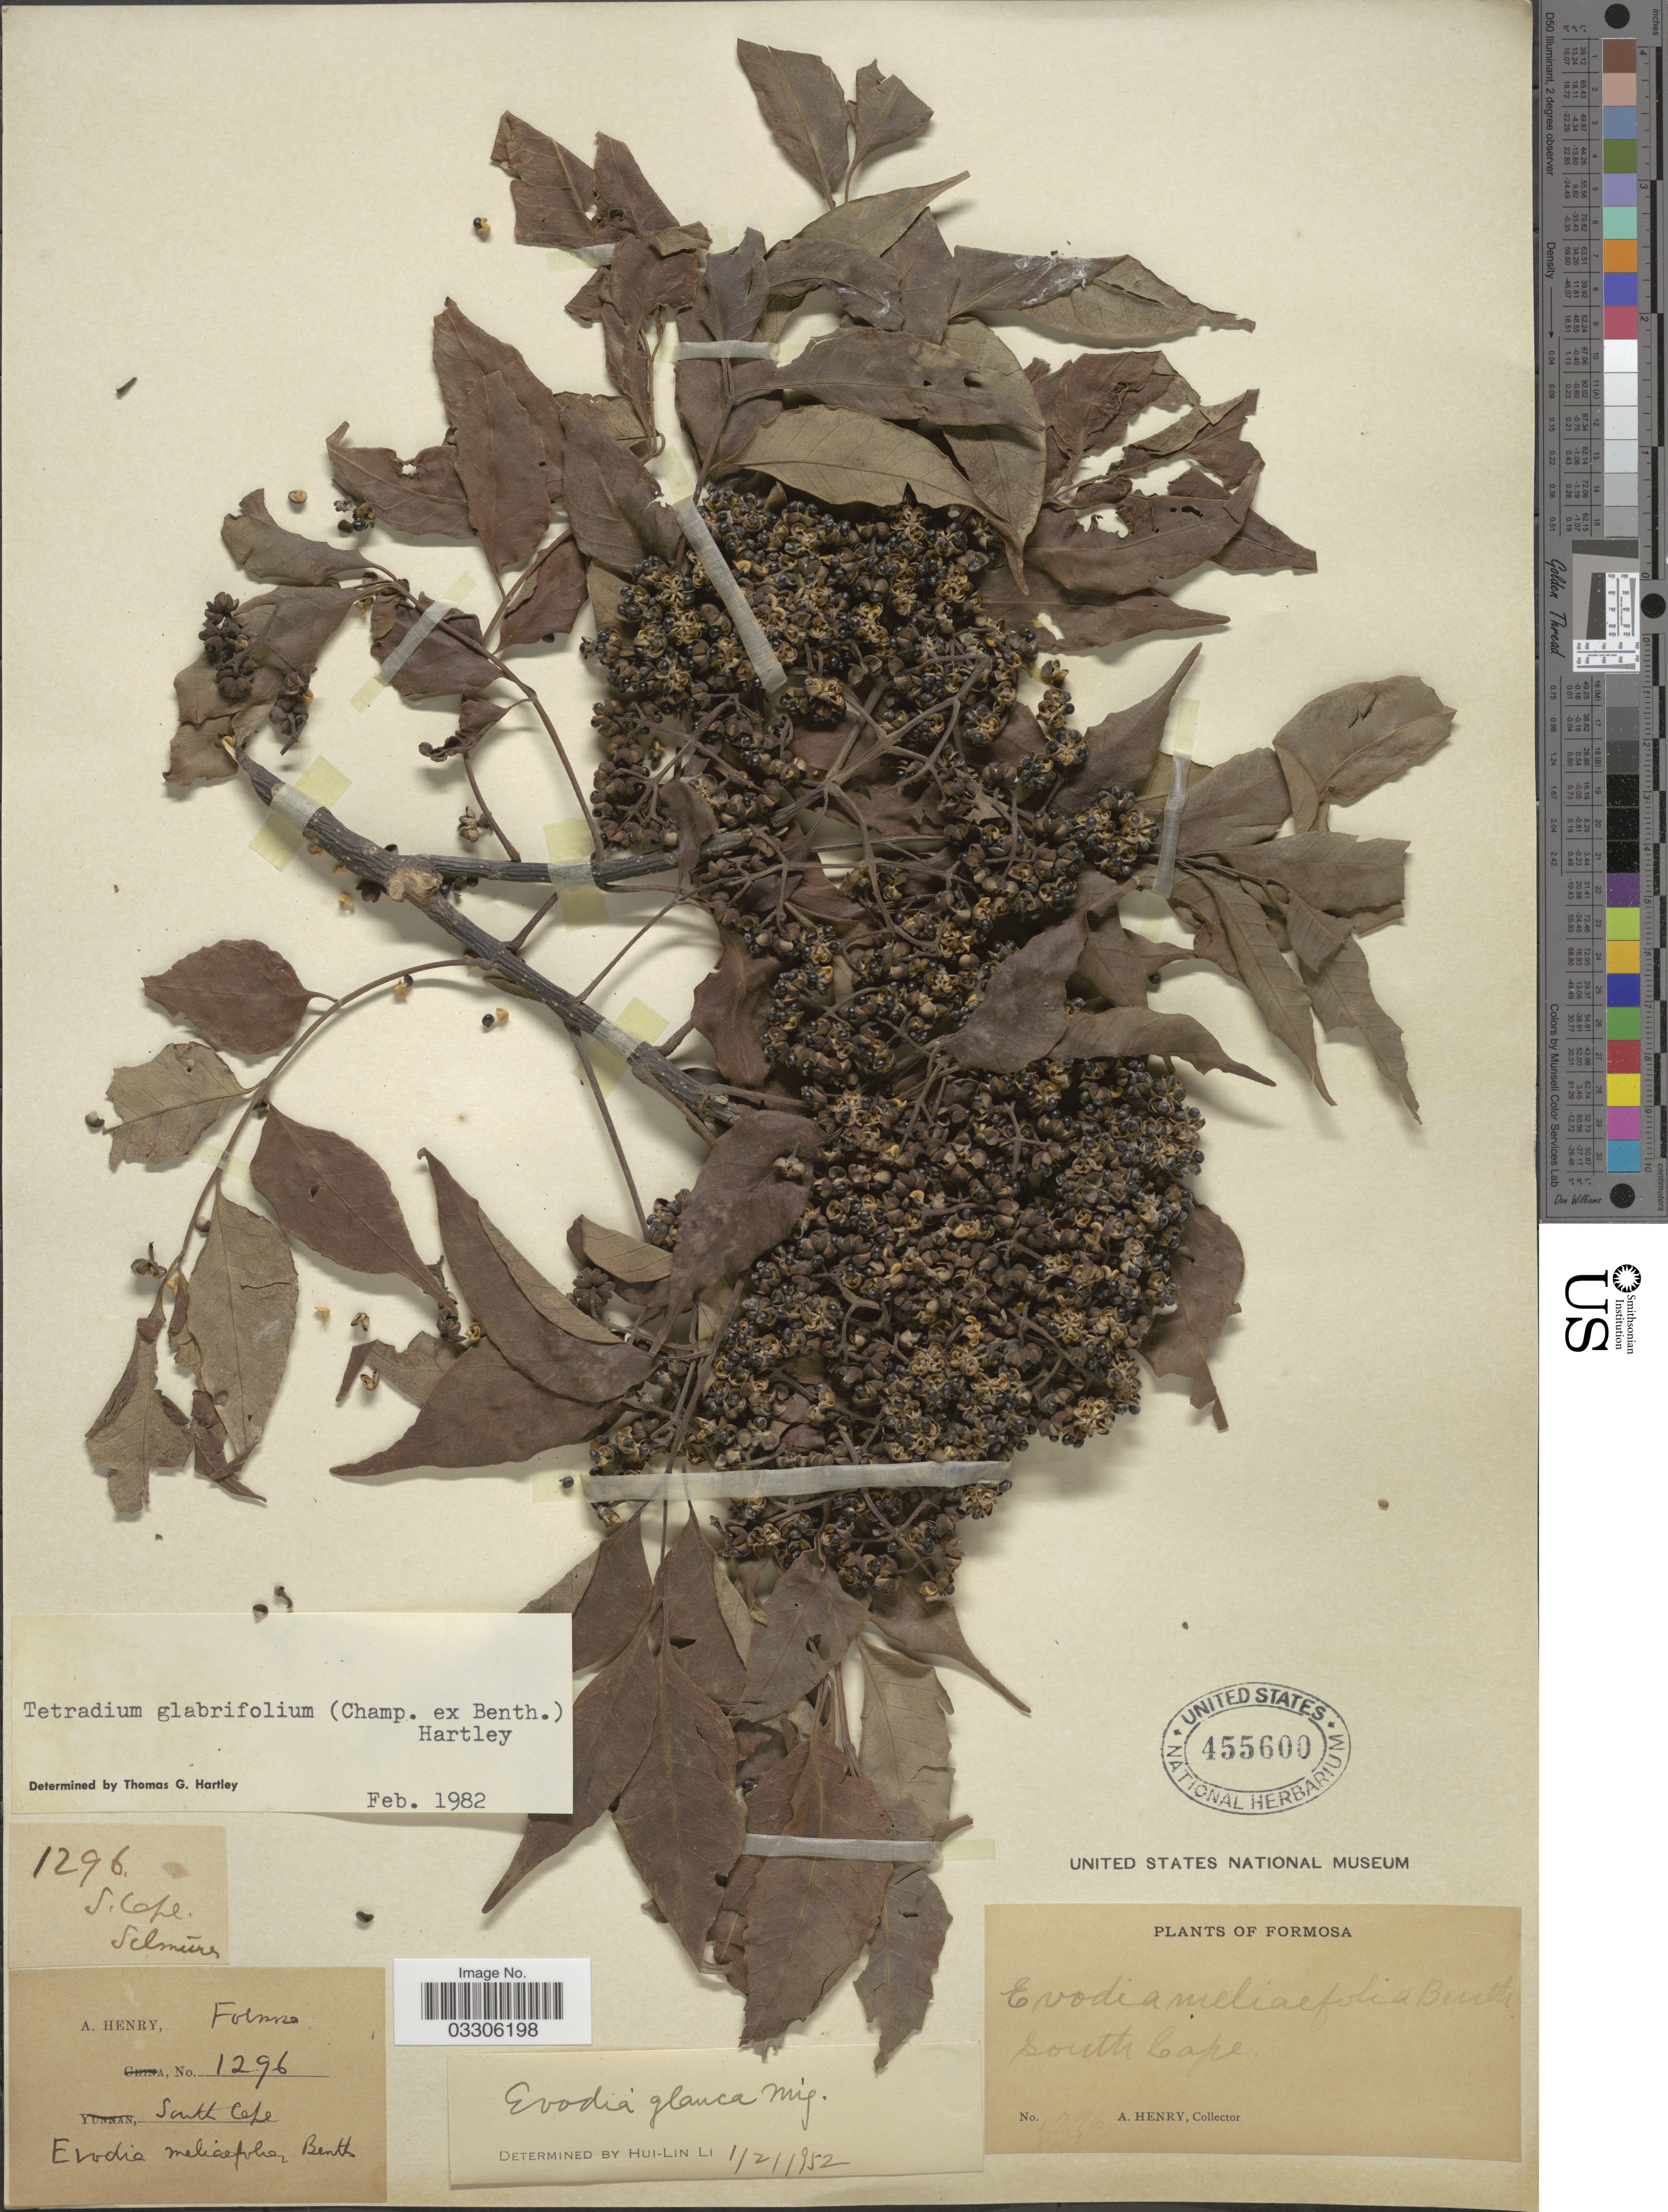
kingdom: Plantae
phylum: Tracheophyta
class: Magnoliopsida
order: Sapindales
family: Rutaceae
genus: Tetradium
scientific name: Tetradium glabrifolium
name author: (Champ. ex Benth.) T.G. Hartley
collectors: A. Henry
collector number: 1296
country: Taiwan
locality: South Cape.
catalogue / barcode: US 455600